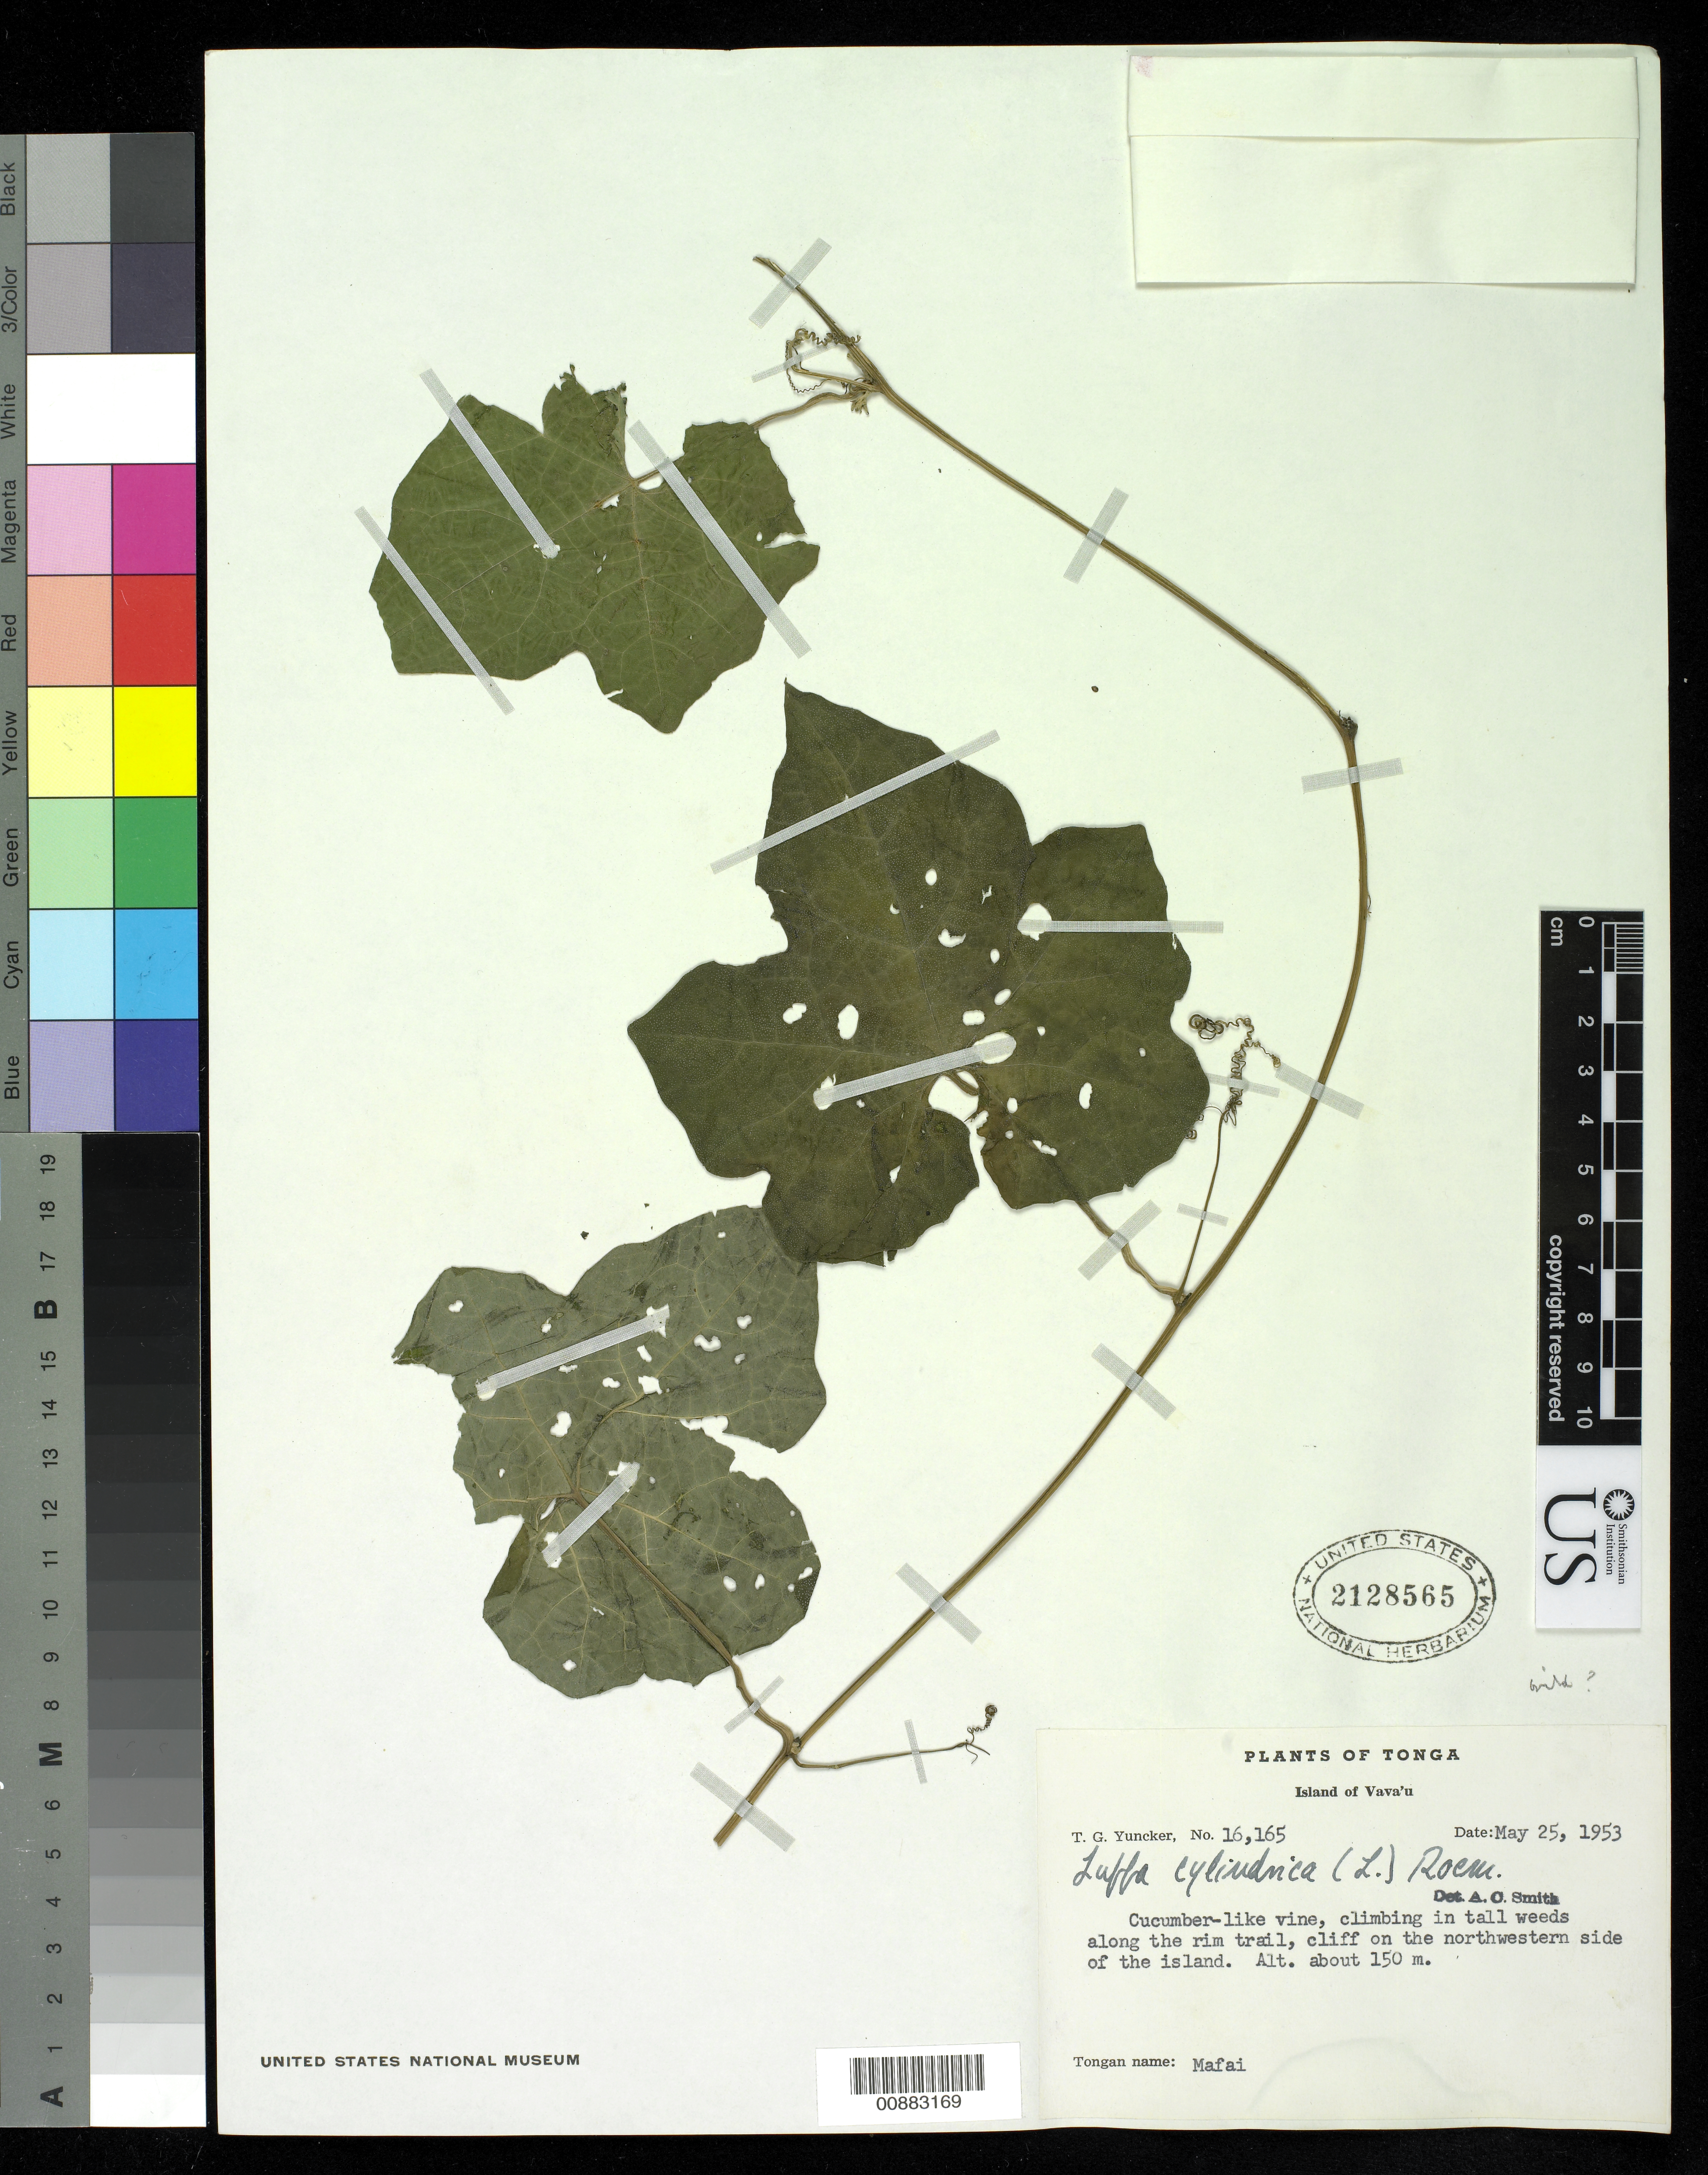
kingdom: Plantae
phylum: Tracheophyta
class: Magnoliopsida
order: Cucurbitales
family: Cucurbitaceae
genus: Luffa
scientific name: Luffa aegyptiaca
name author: Mill.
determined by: Strong, Mark T., (BOT), Smithsonian Institution - National Museum of Natural History (UNITED STATES)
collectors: T. G. Yuncker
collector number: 16165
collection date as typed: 25 May 1953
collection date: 1953-05-25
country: Tonga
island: Vava'u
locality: climbing in tall weeds along the rim trail, cliff on the northwestern side of the island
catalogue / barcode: US 2128565